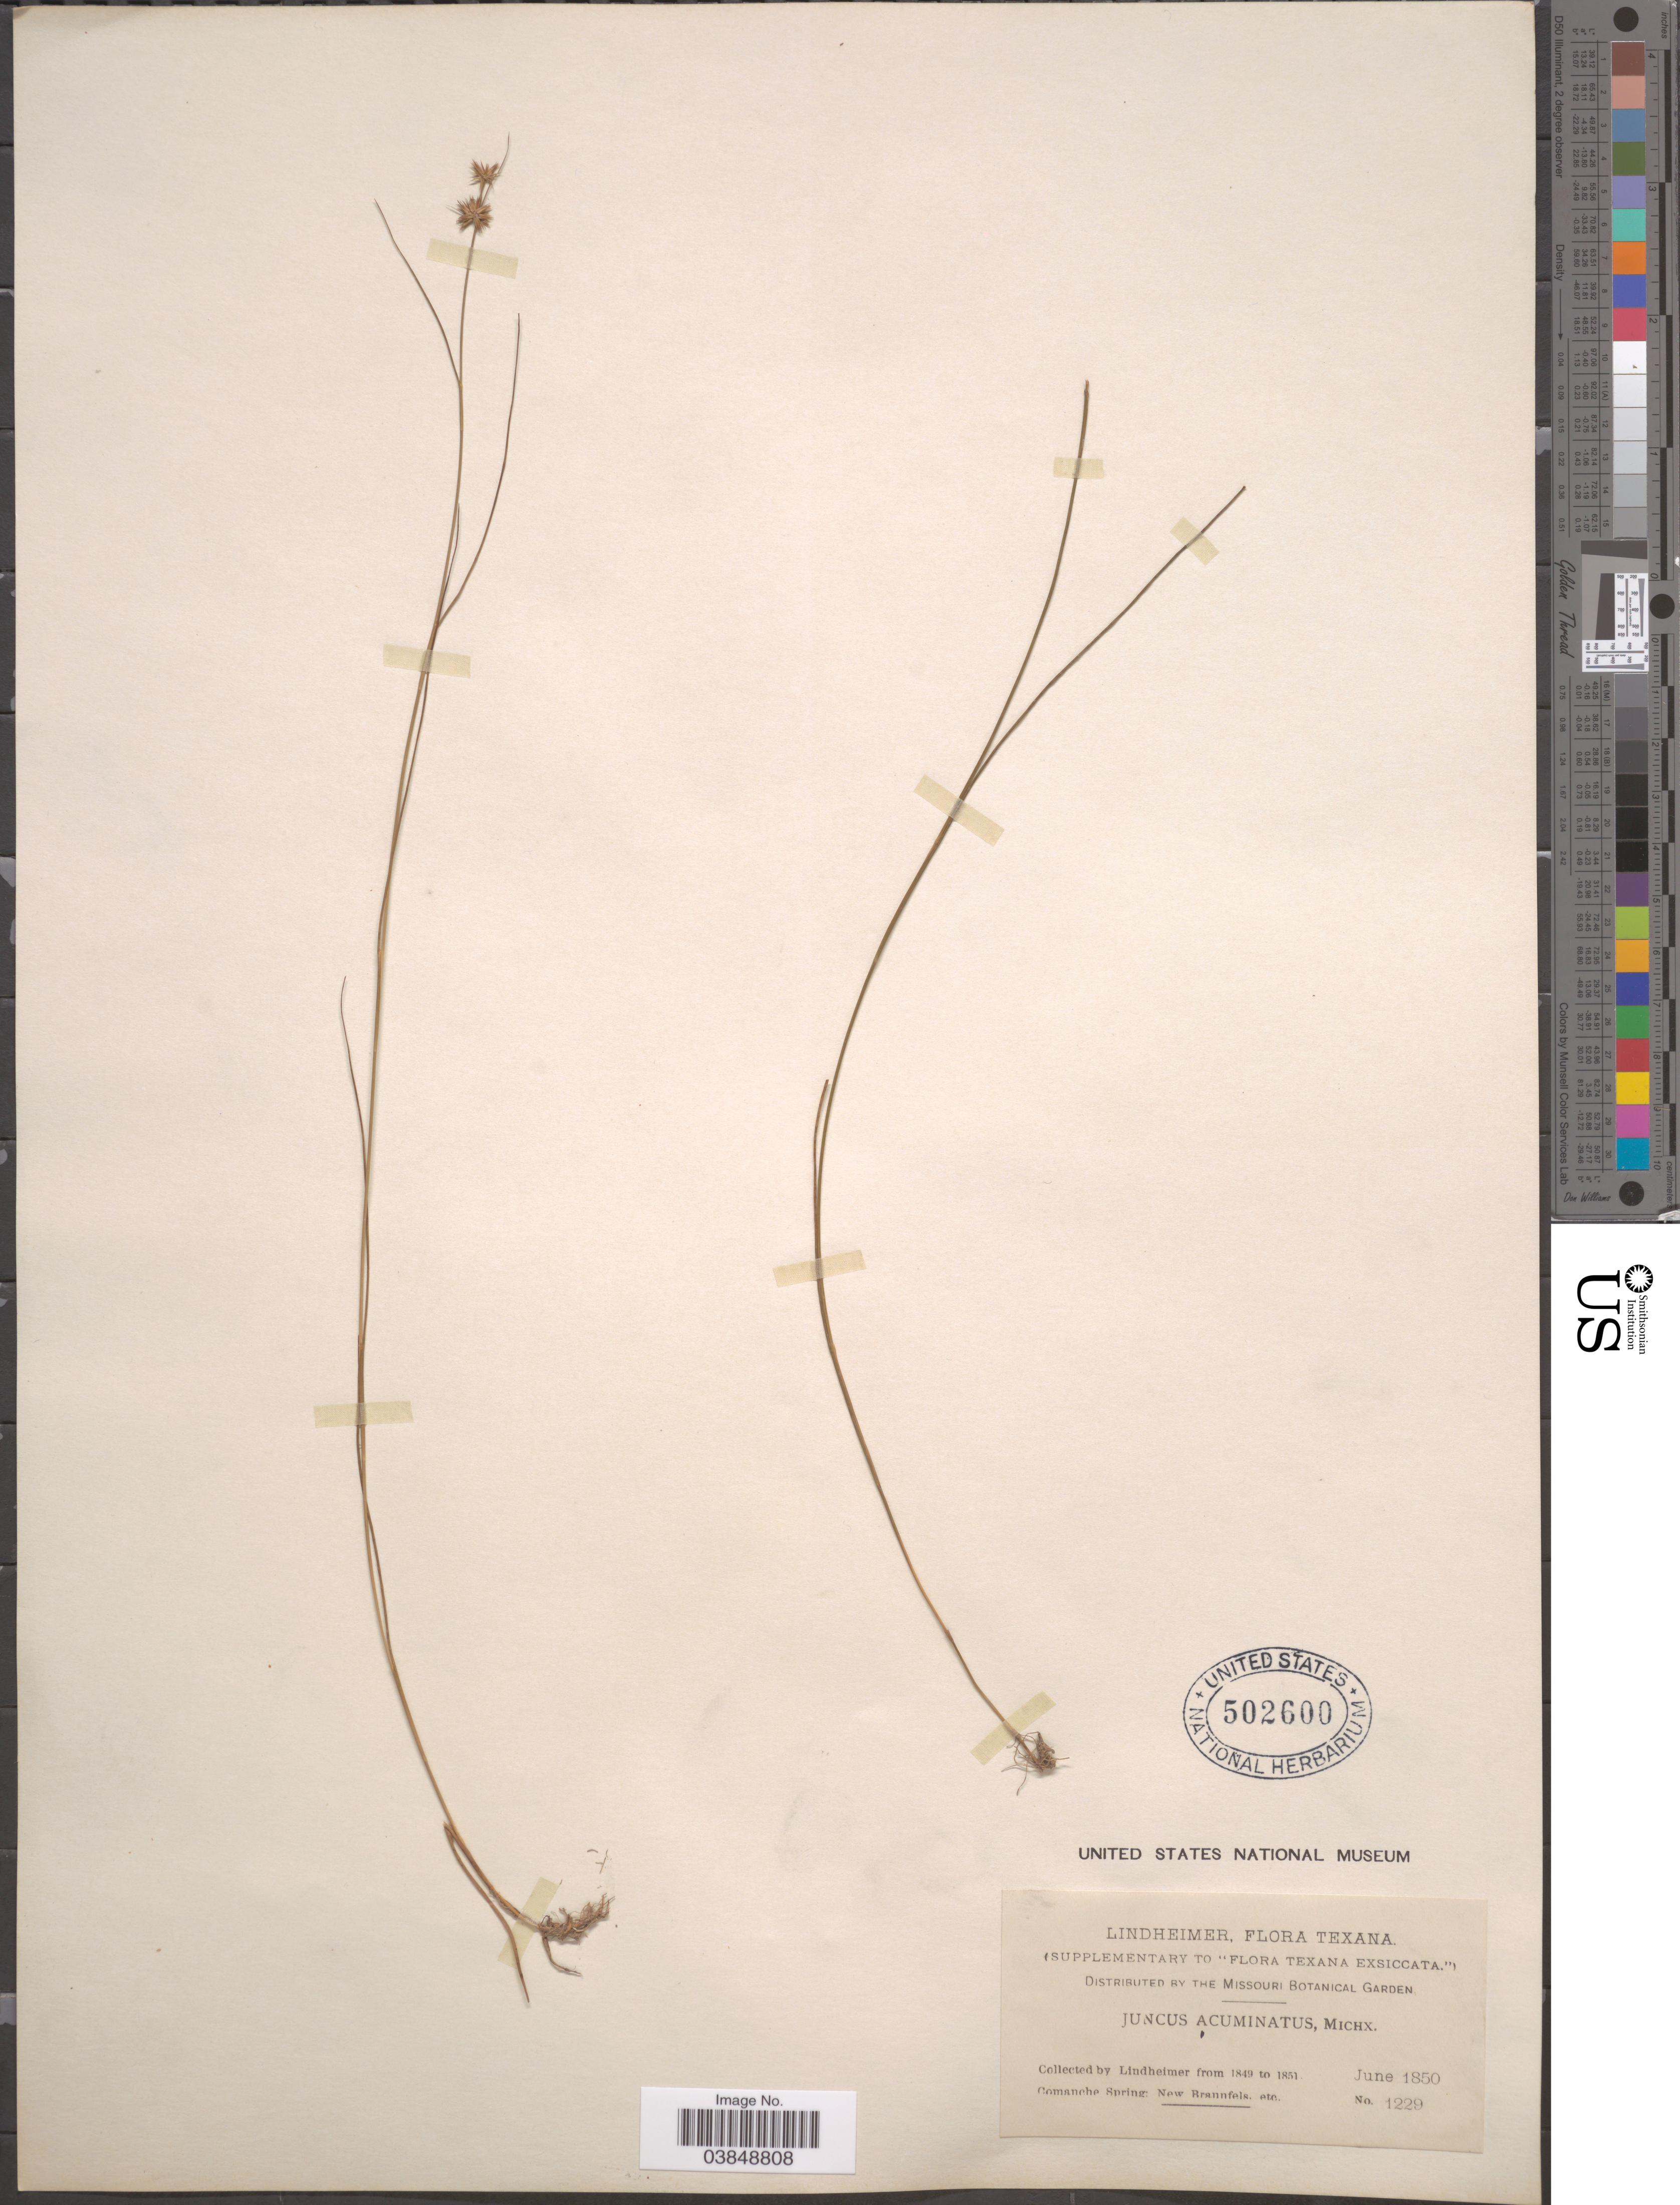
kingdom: Plantae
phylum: Tracheophyta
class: Liliopsida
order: Poales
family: Juncaceae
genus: Juncus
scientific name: Juncus acuminatus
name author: Michx.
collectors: -. Lindheimer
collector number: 1229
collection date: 1850-06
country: United States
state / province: Texas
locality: Comanche Spring: New Braunfels, etc.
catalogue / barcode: US 502600